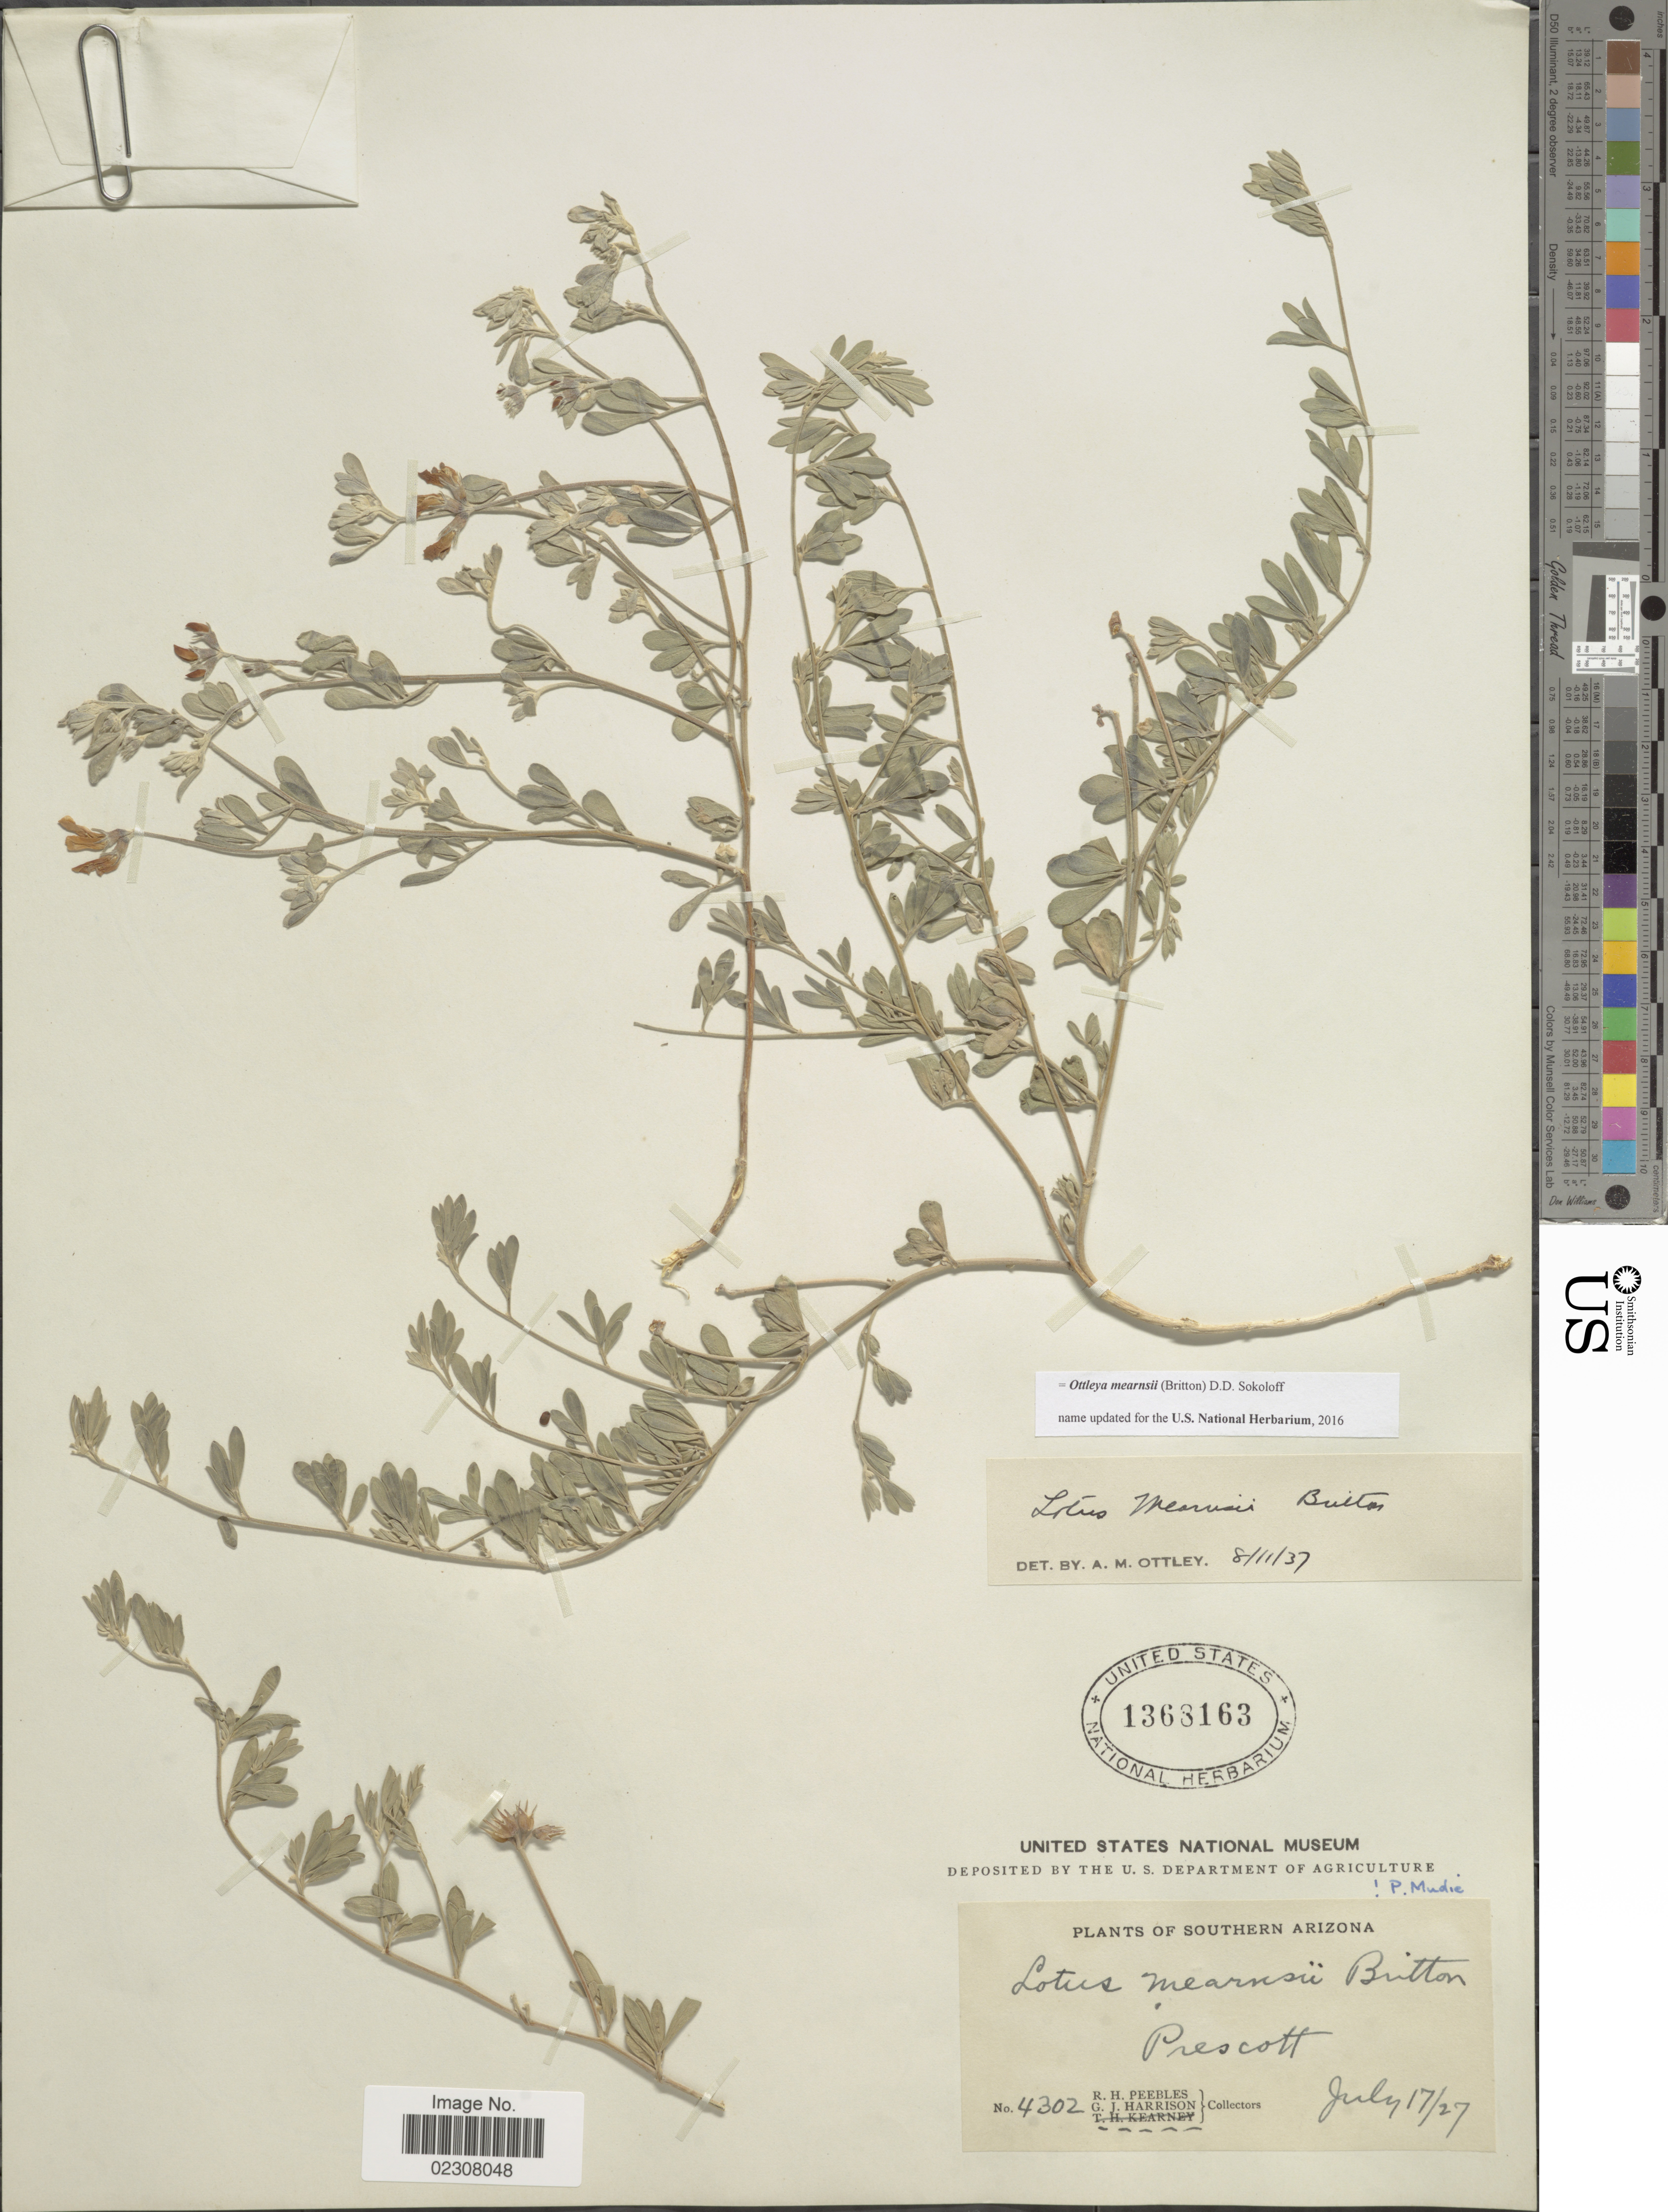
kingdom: Plantae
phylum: Tracheophyta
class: Magnoliopsida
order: Fabales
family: Fabaceae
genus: Ottleya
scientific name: Ottleya mearnsii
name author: (Britton) D.D. Sokoloff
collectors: R. H. Peebles & G. J. Harrison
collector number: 4302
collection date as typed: Transcribed d/m/y: 17/7/27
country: United States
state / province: Arizona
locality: Southern Arizona, Prescott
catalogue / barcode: US 1368163